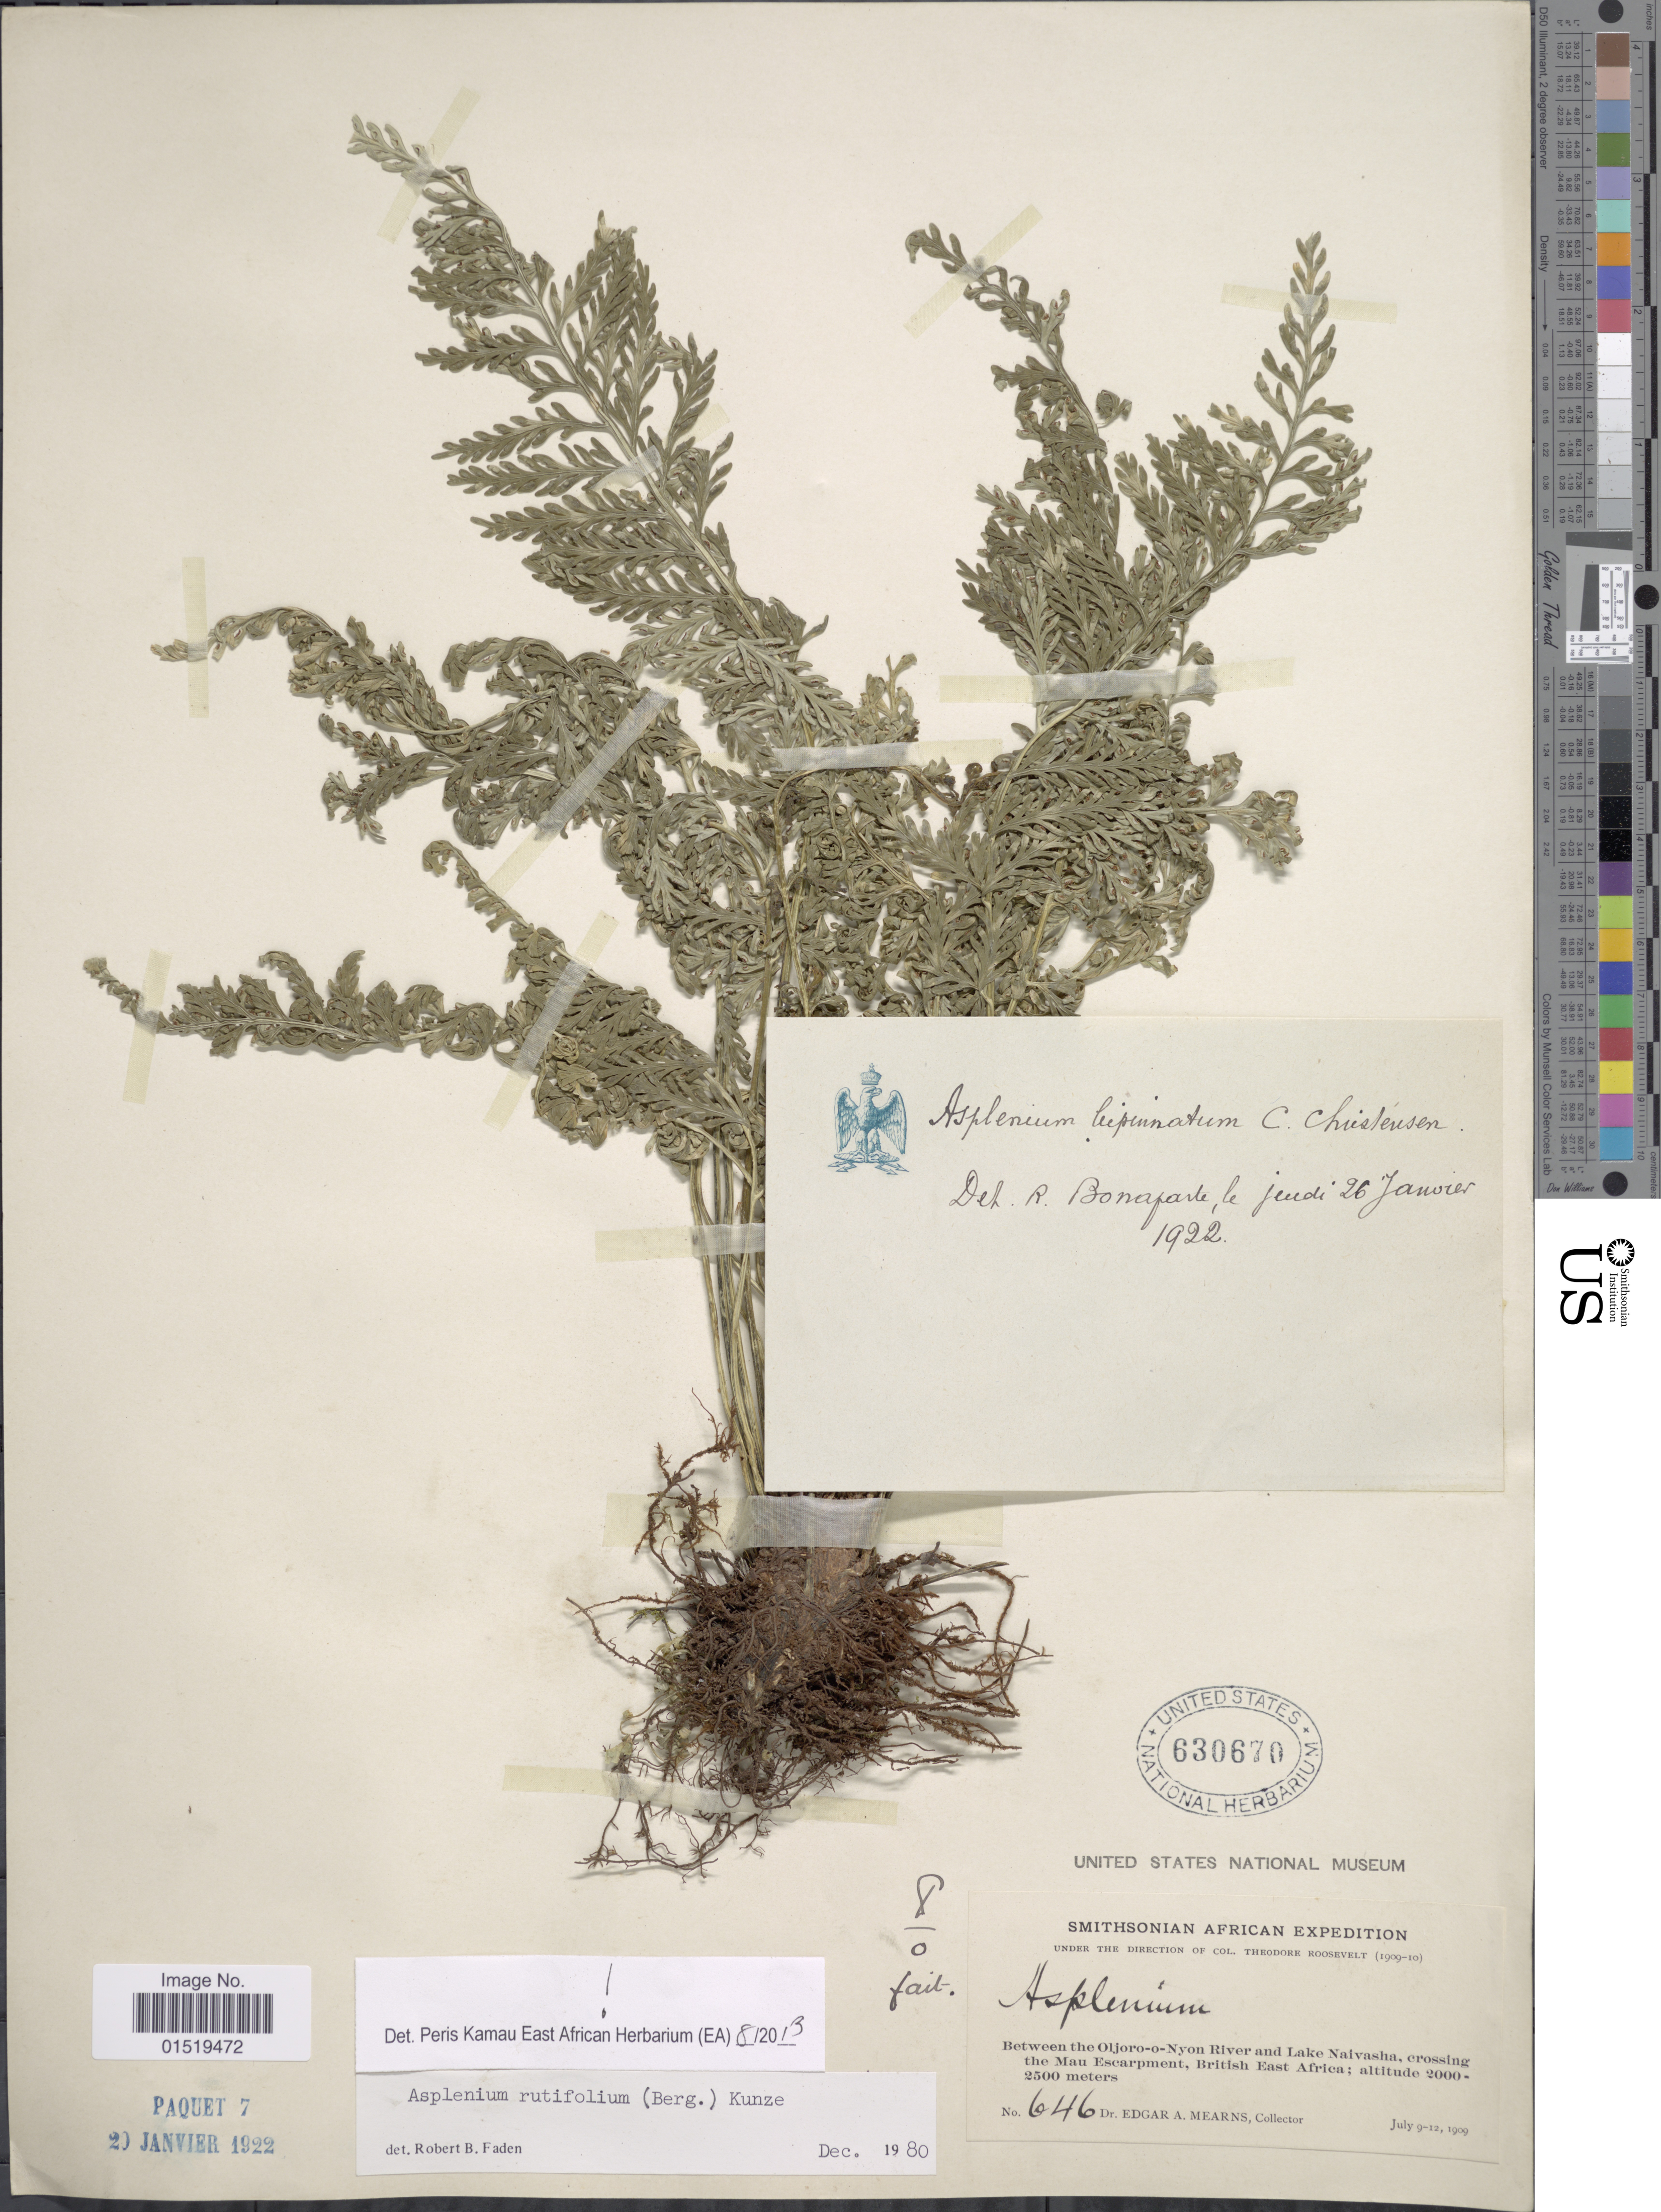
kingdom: Plantae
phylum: Tracheophyta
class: Polypodiopsida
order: Polypodiales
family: Aspleniaceae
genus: Asplenium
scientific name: Asplenium rutifolium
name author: (P.J. Bergius) Kunze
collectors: E. A. Mearns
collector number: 646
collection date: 1909-07-09/1909-07-12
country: Kenya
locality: Between the Oljoro-o-Nyon River and Lake Naivasha, crossing the Mau Escarpment, British East Africa.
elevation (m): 2000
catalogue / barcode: US 630670